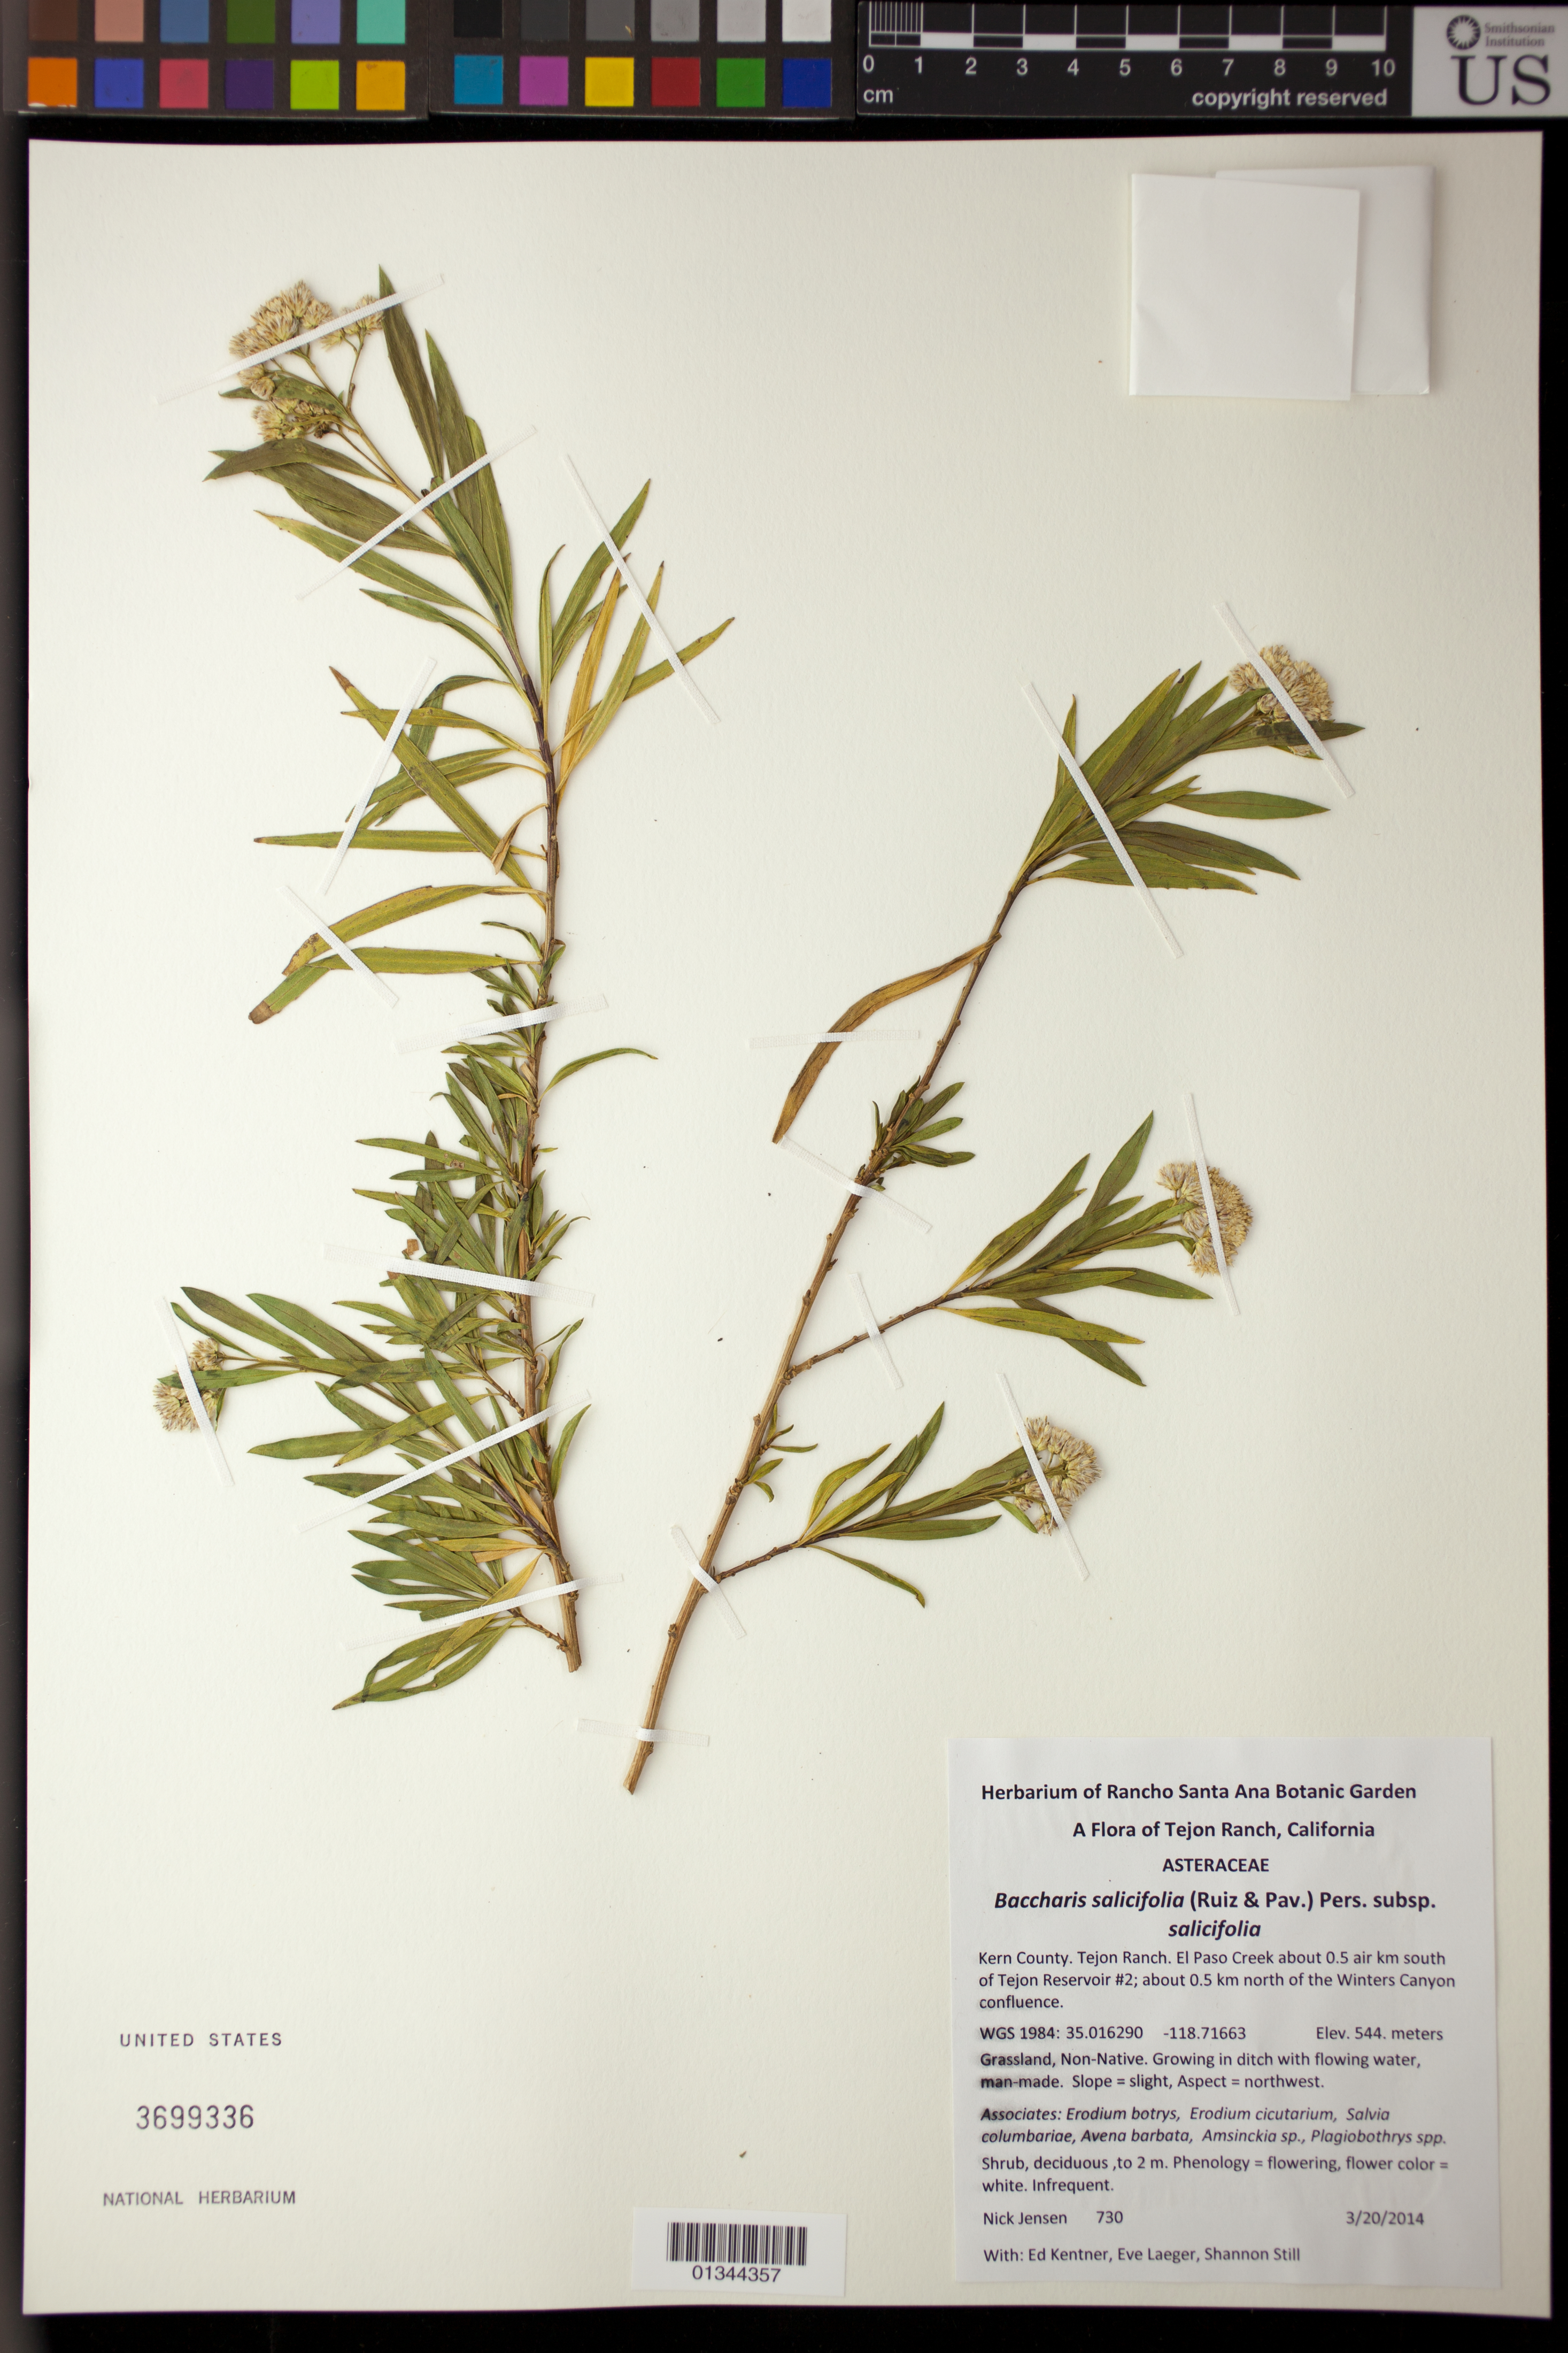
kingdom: Plantae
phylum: Tracheophyta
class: Magnoliopsida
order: Asterales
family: Asteraceae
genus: Baccharis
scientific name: Baccharis salicifolia subsp. salicifolia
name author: (Ruiz & Pav.) Pers.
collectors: N. Jensen, E. Kentner, E. Laeger & S. Still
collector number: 730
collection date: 2014-03-20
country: United States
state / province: California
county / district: Kern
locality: Tejon Ranch, El Paso Creek about 0.5 air km south of Tejon Reservoir #2; about 0.5 km north of the Winters Canyon confluence.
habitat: Grassland, Non-Native. Growing in ditch with flowing water, man-made. Slope=slight, Aspect=northwest.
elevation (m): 544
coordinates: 35.016290, -118.71663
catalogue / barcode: US 3699336